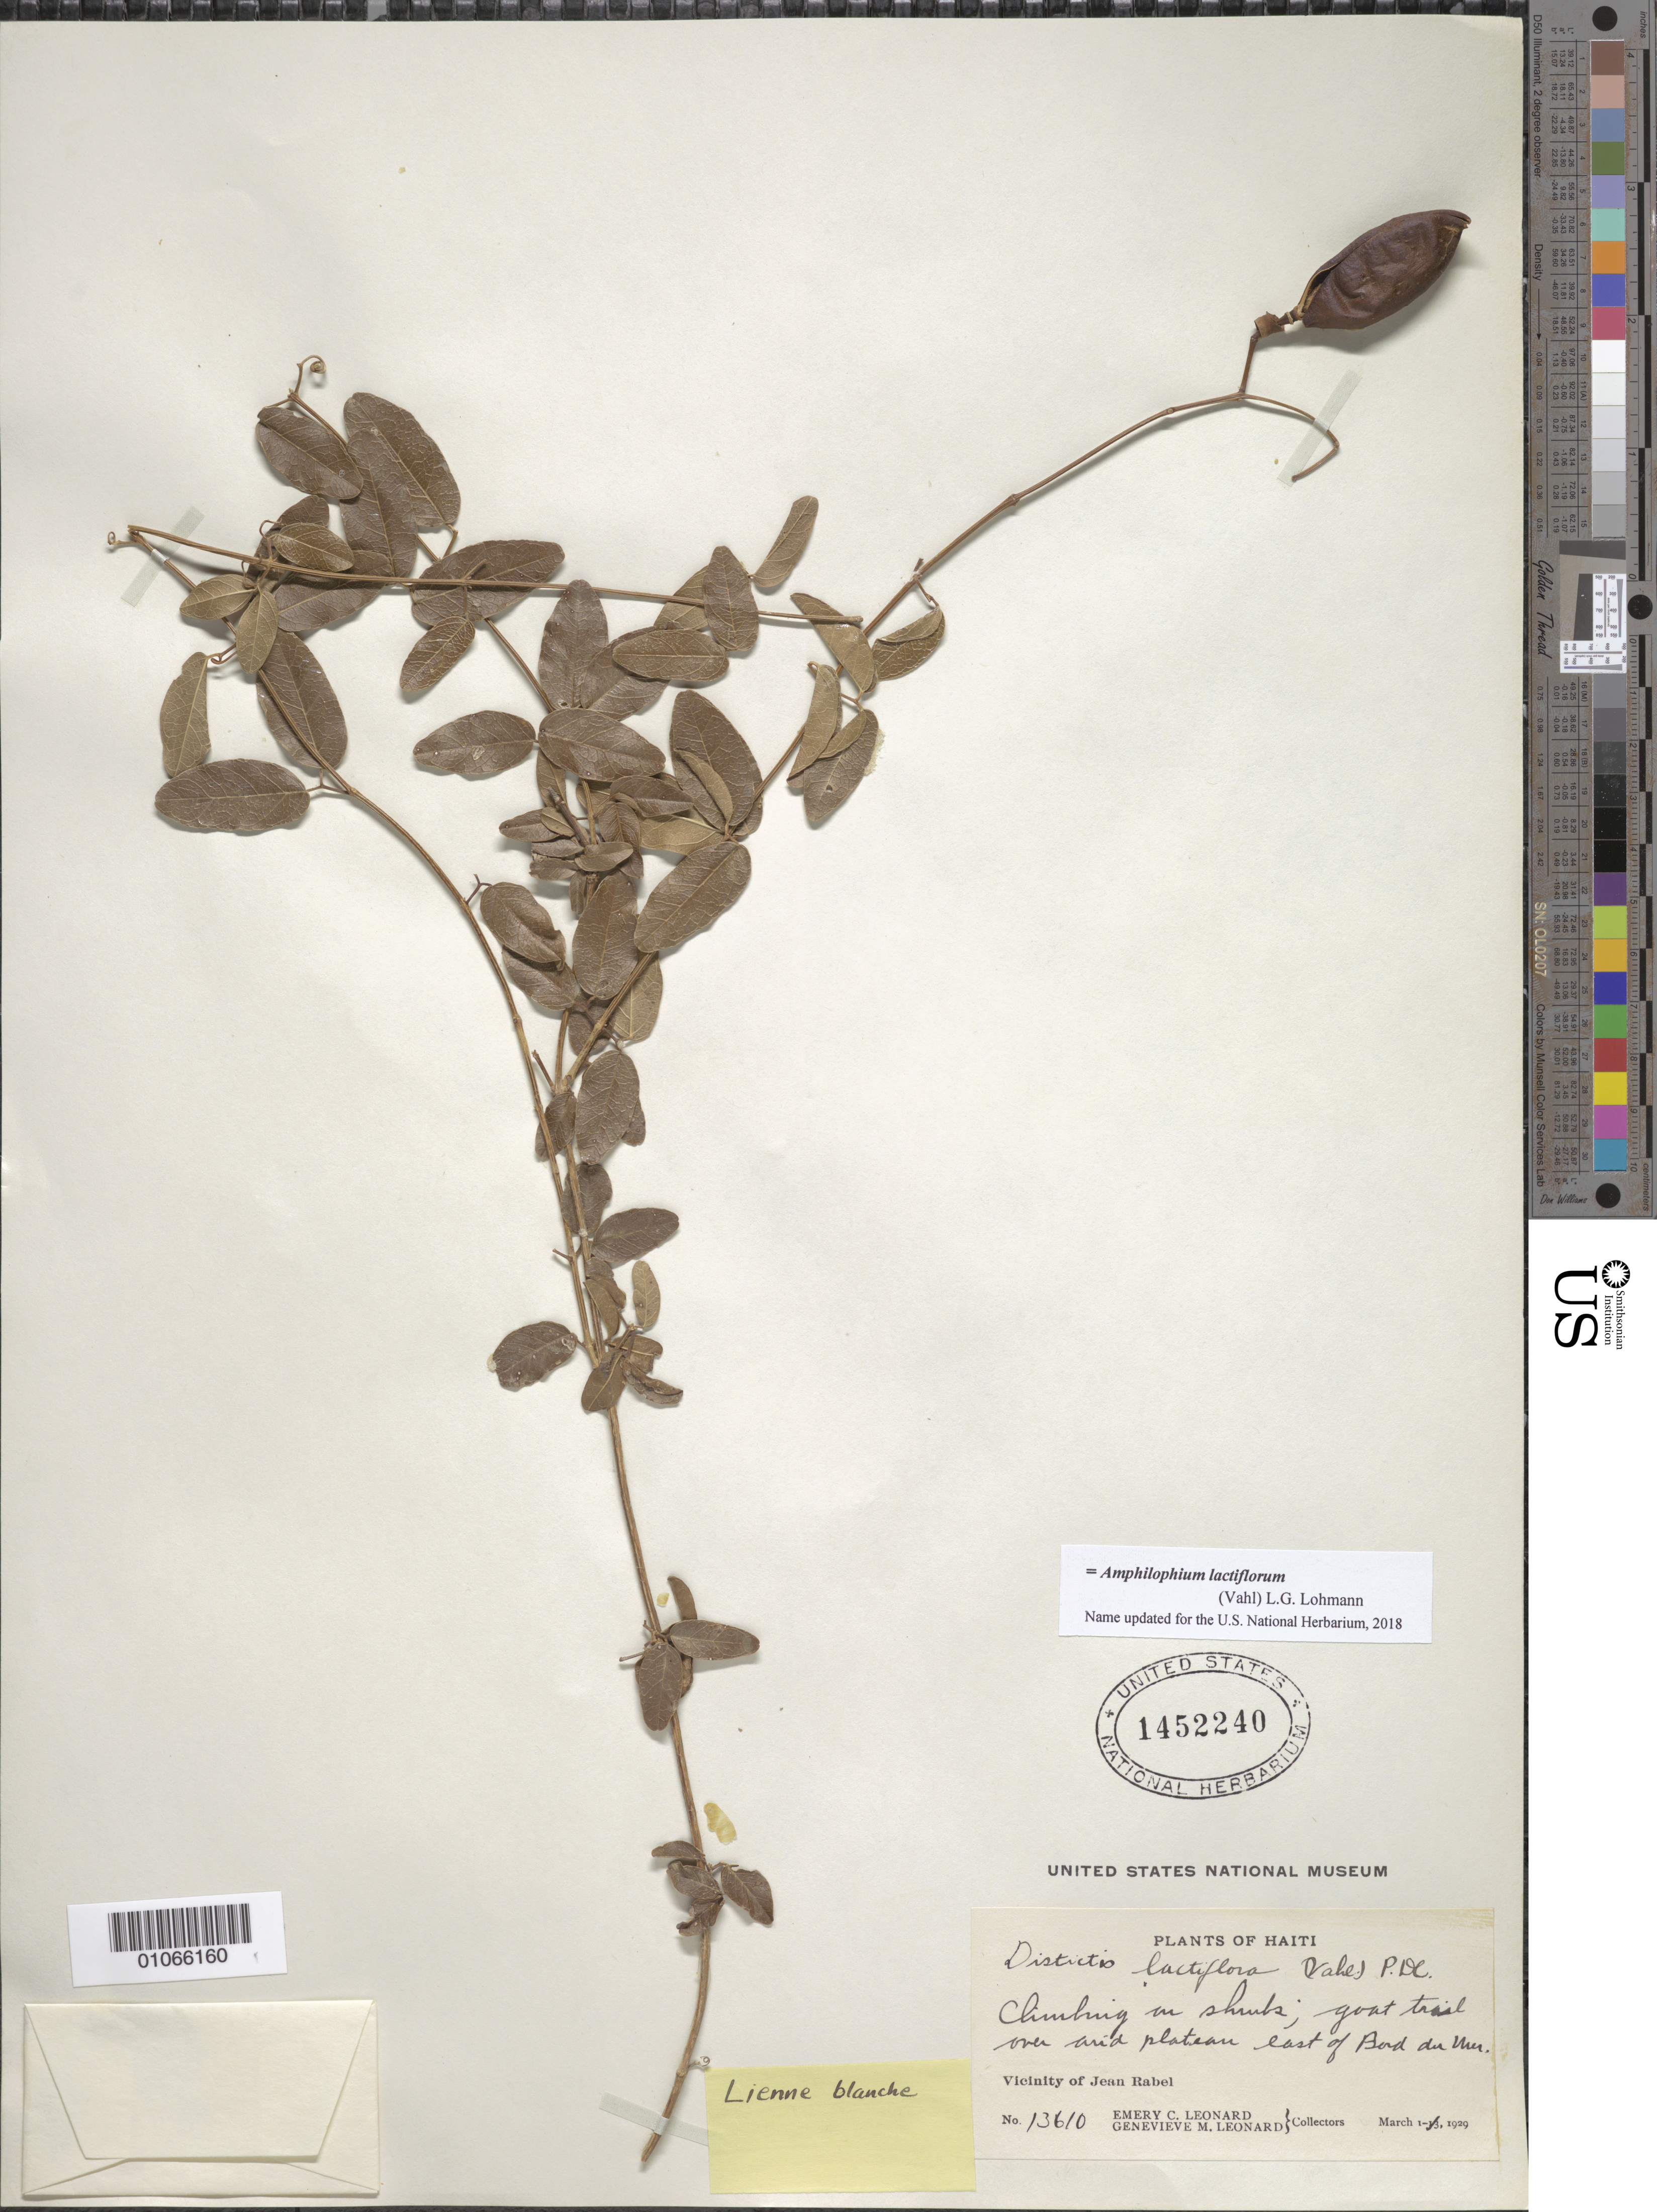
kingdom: Plantae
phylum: Tracheophyta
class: Magnoliopsida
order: Lamiales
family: Bignoniaceae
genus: Amphilophium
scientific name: Amphilophium lactiflorum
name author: (Vahl) L.G. Lohmann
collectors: E. C. Leonard & G. M. Leonard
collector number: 13610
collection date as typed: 01 Mar 1929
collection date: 1929-03-01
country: Haiti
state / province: Nord-Est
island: Hispaniola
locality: Vicinity of Jean Rabel, climbing on shrubs, goat trail over arid plateau east of Bord du Mer.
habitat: Goat trail over arid plateau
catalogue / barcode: US 1452240